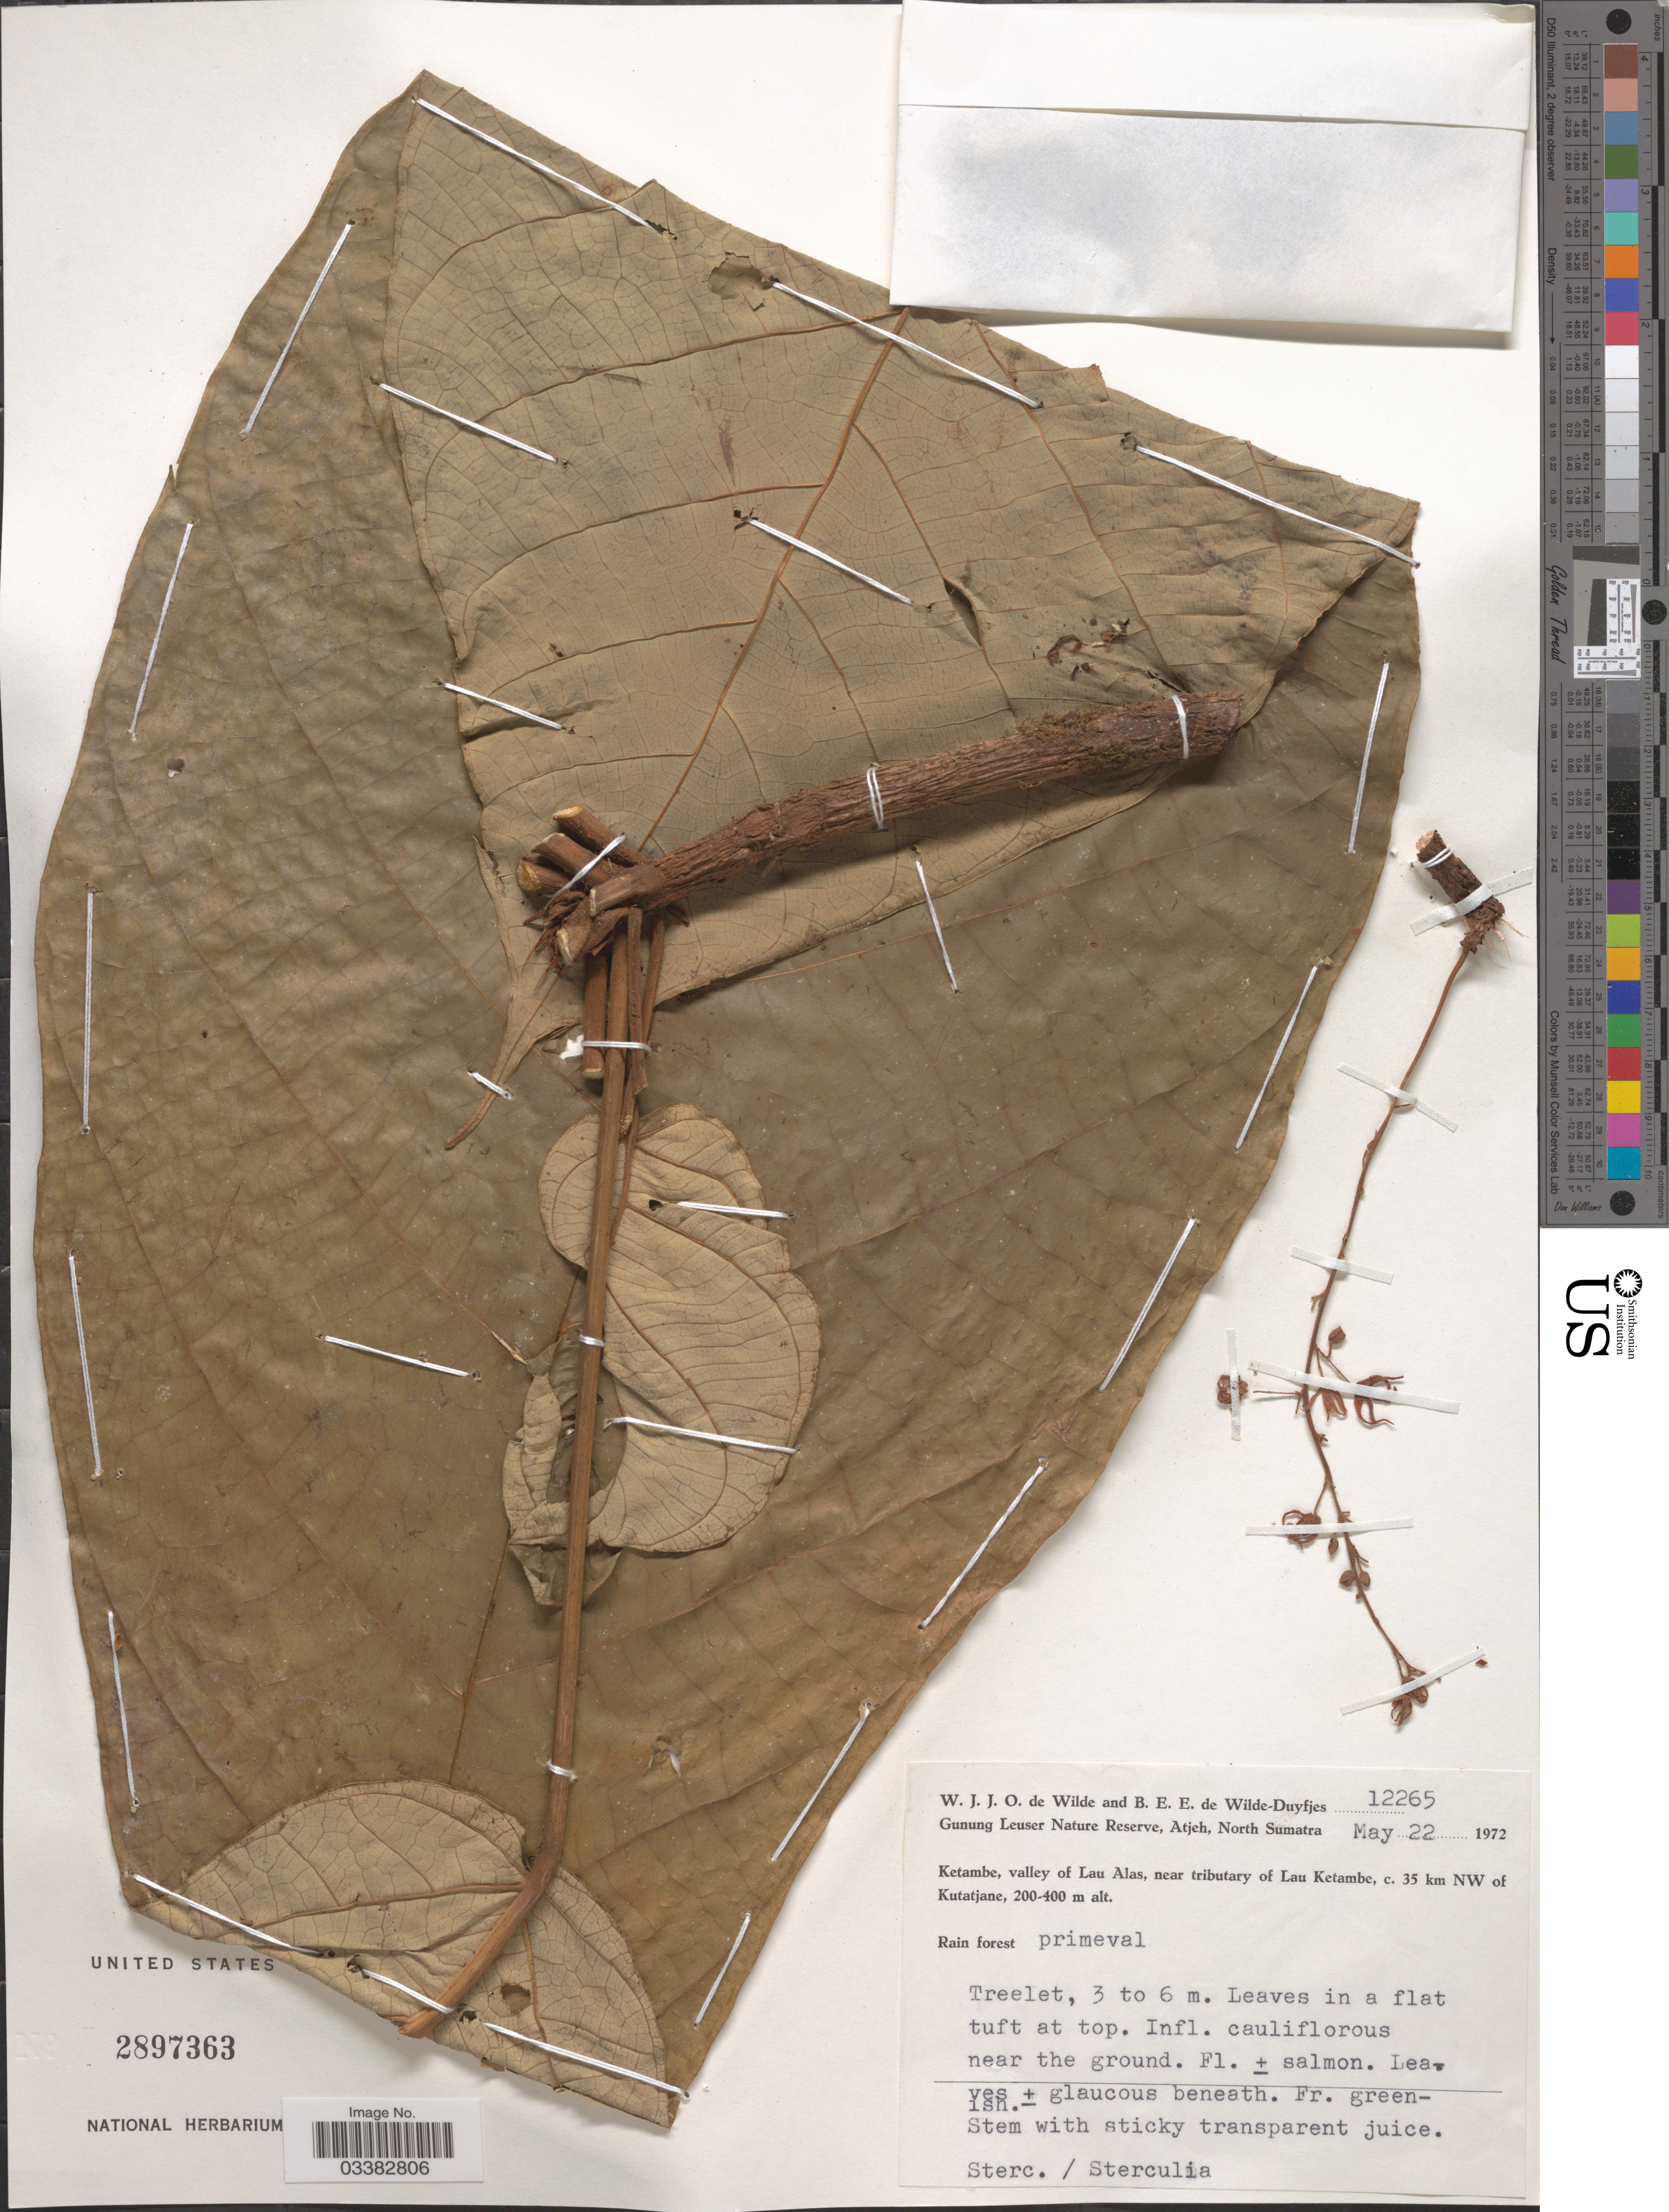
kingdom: Plantae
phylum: Tracheophyta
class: Magnoliopsida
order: Malvales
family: Malvaceae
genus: Sterculia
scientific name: Sterculia sp.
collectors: W. J. de Wilde & B. E. de Wilde-Duyfjes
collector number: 12265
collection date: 1972-05-22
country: Indonesia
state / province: Sumatra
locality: Gunung Leuser Nature Reserve, Atjeh, North Sumatra. Ketambe, valley of Lau Alas, near tributary of Lau Ketambe, c. 35 km NW of Kutatjane.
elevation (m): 200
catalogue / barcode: US 2897363